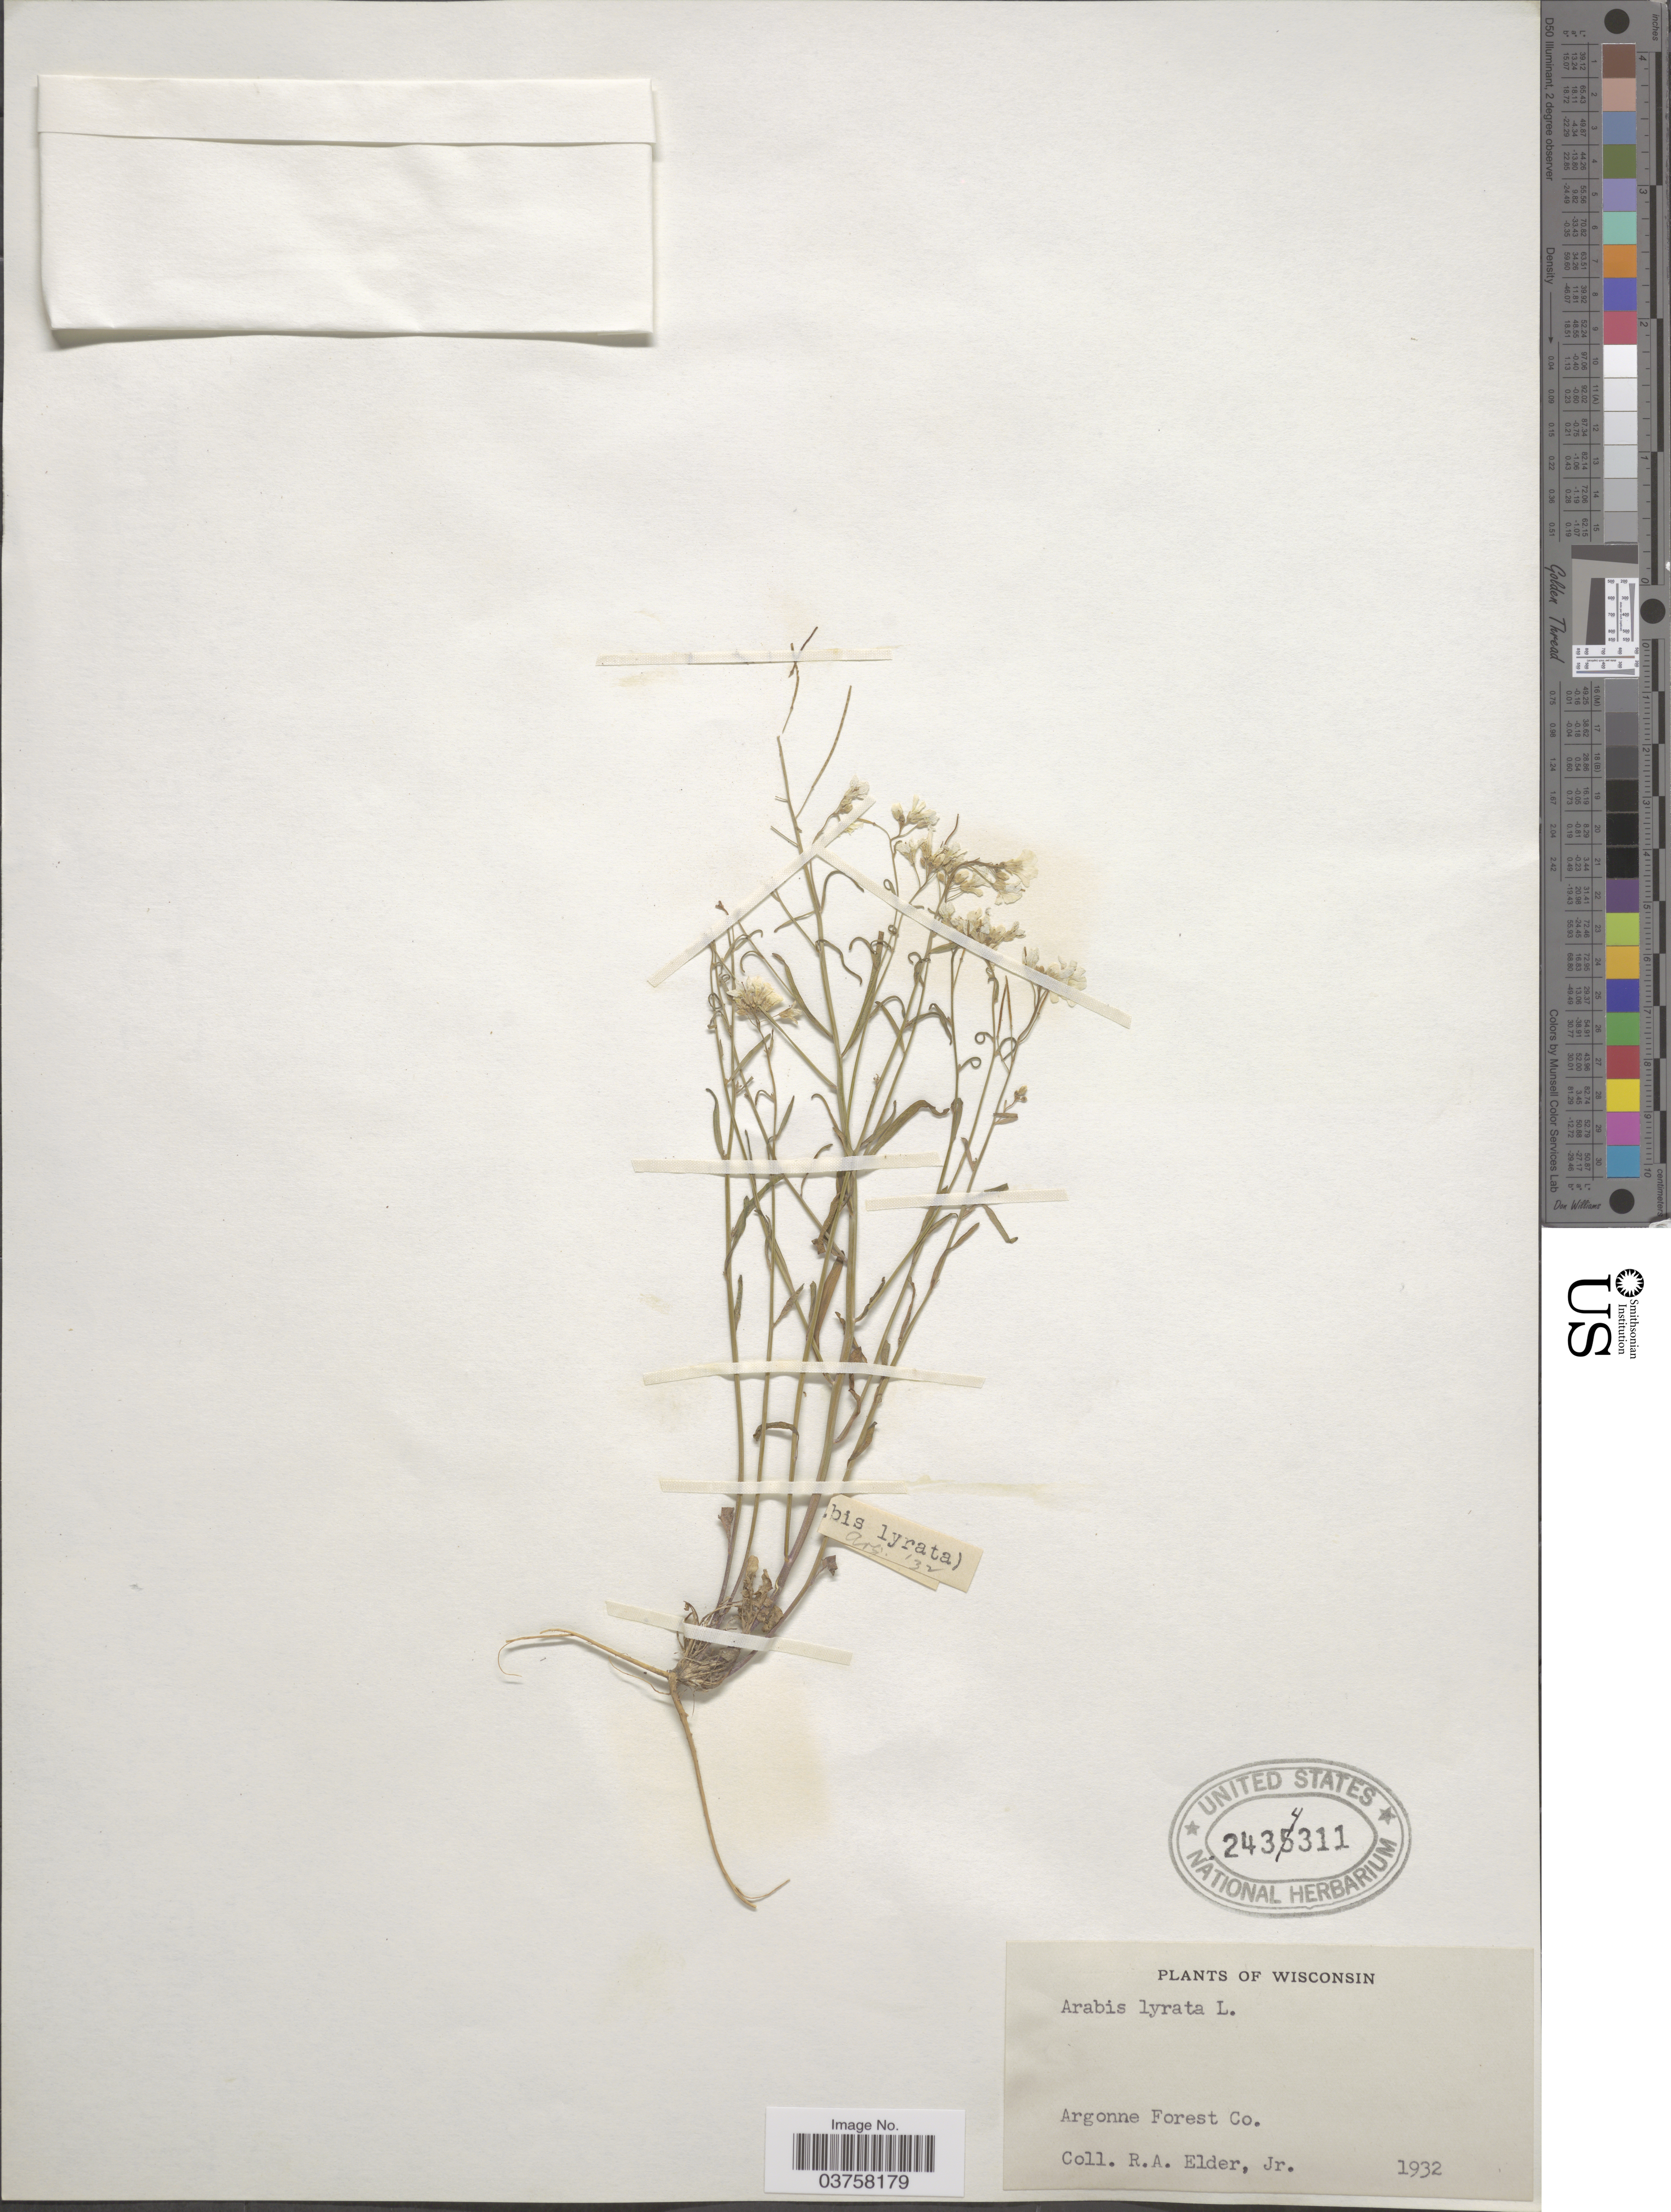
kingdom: Plantae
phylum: Tracheophyta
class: Magnoliopsida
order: Brassicales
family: Brassicaceae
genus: Arabis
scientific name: Arabis lyrata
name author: L.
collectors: R. Elder Jr.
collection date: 1932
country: United States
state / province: Wisconsin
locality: Argonne Forest Co.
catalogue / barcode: US 2434311